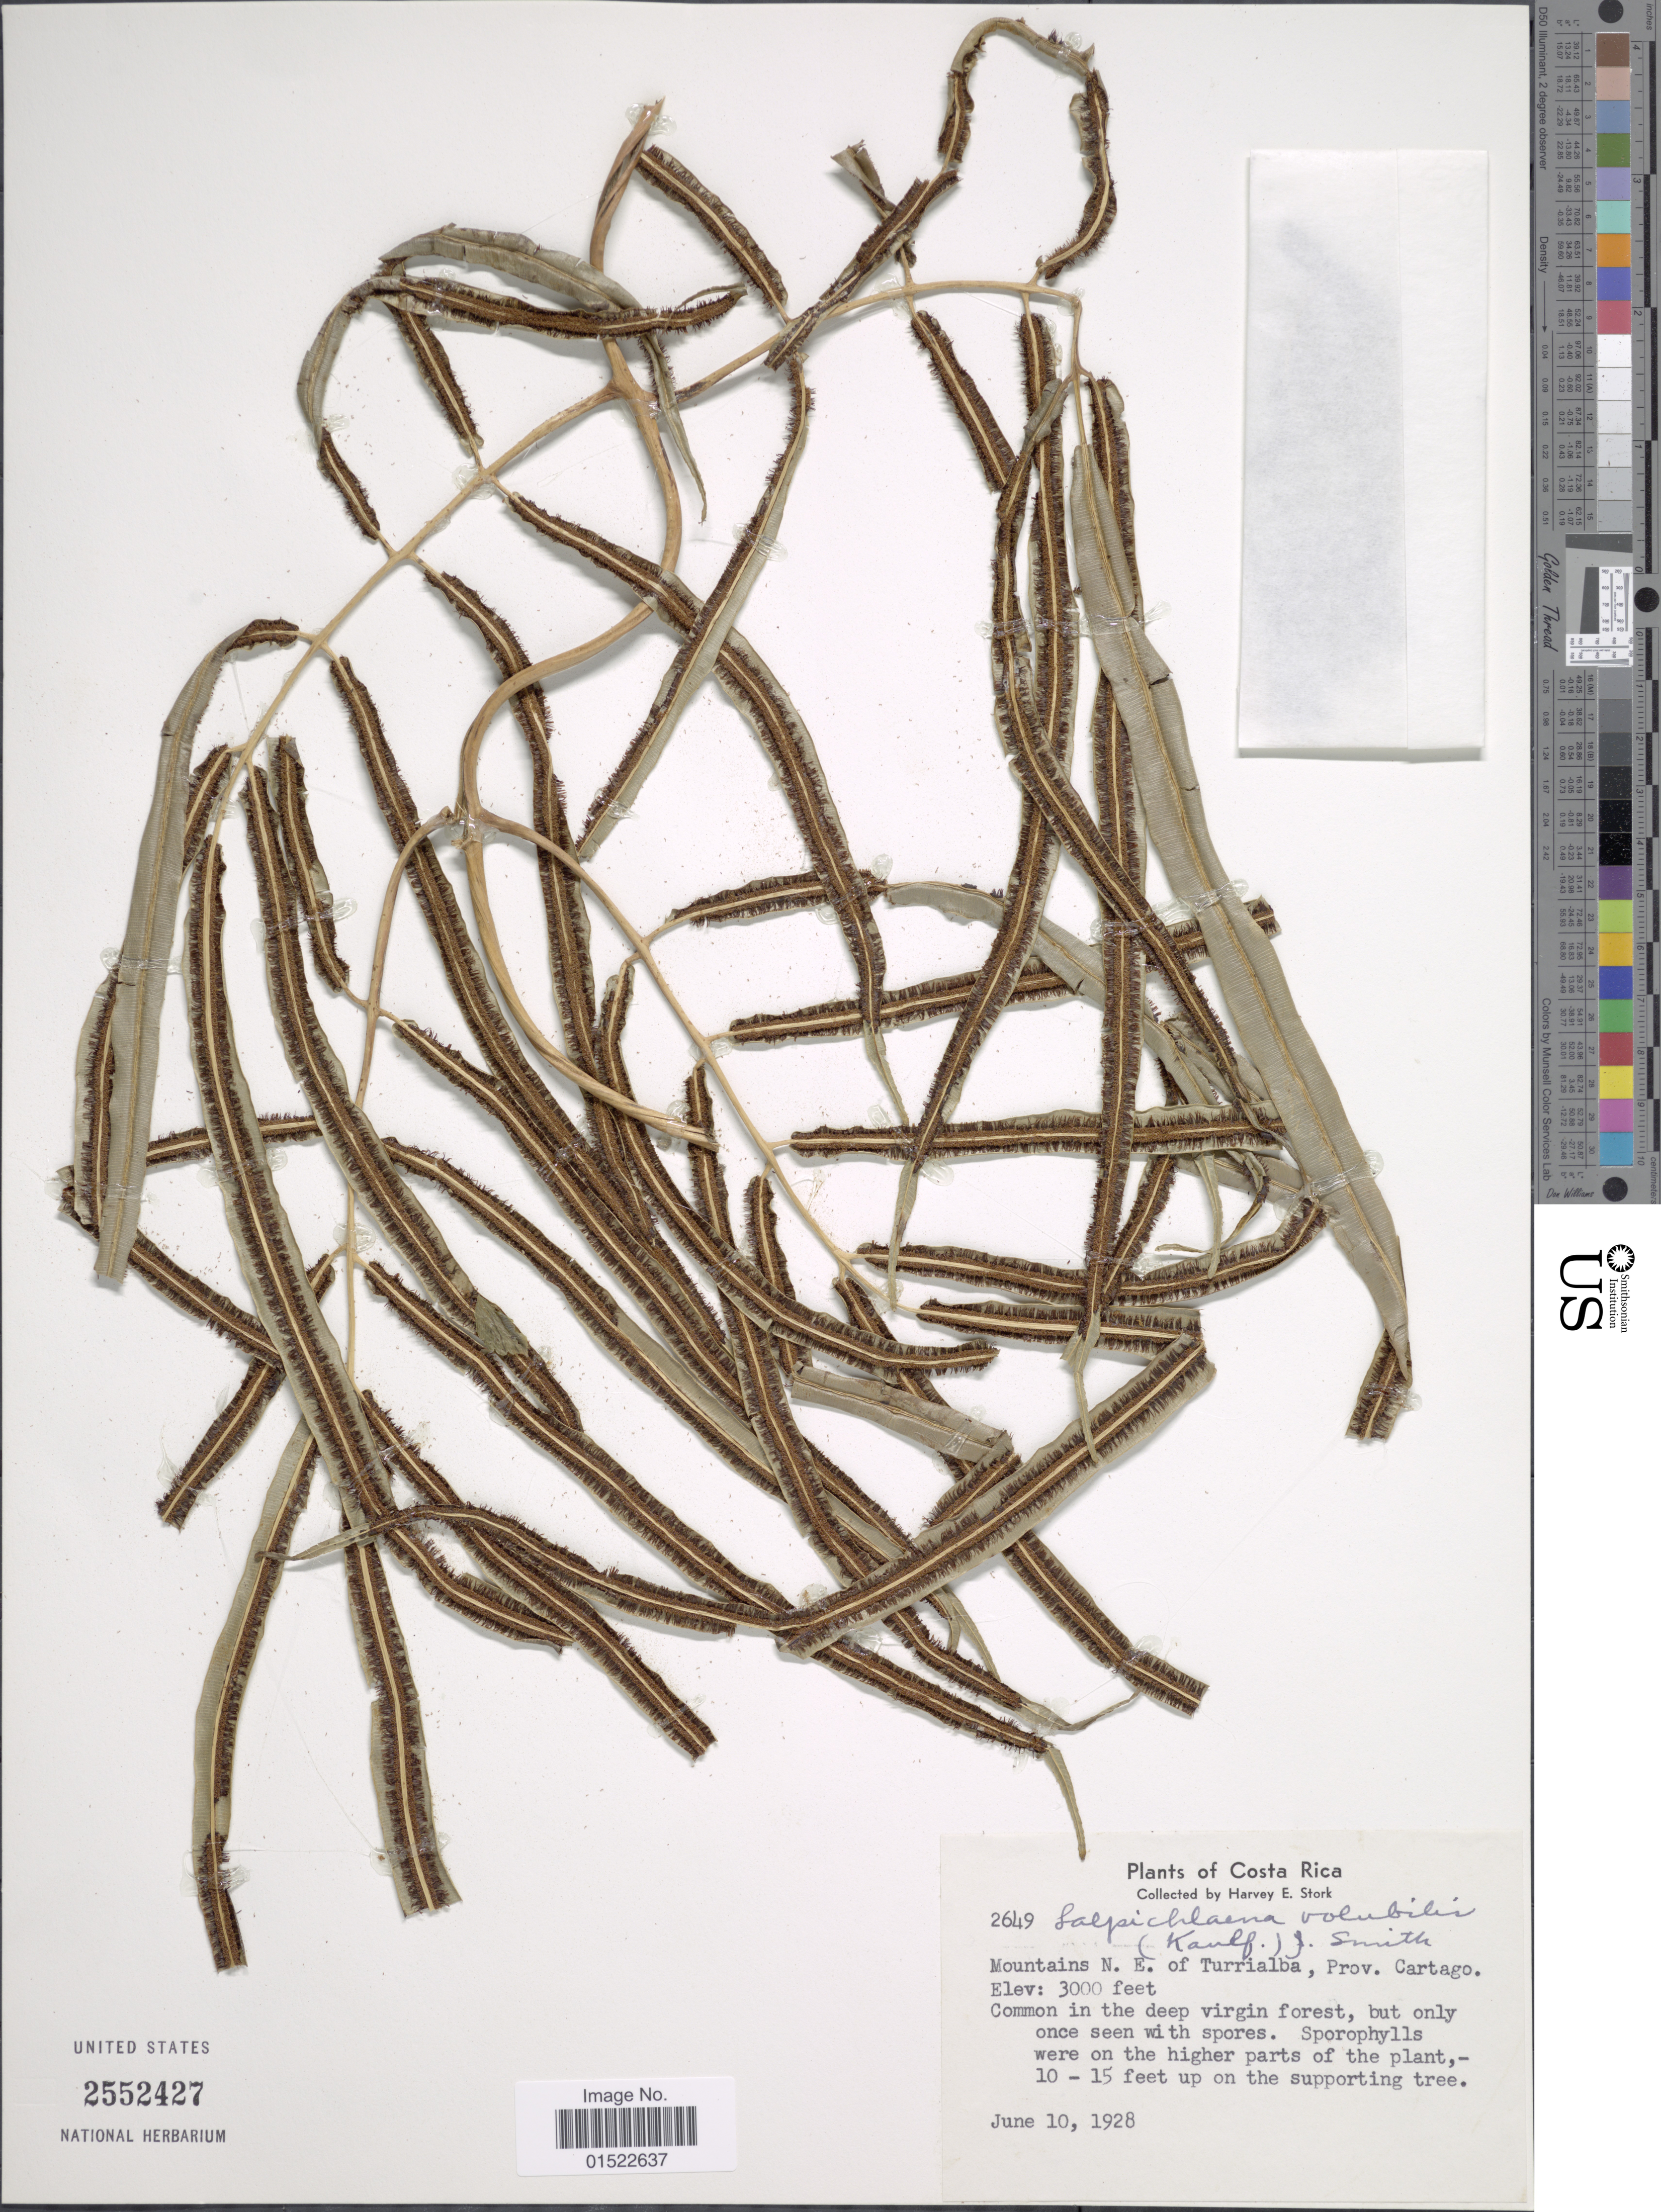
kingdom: Plantae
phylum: Tracheophyta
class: Polypodiopsida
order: Polypodiales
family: Blechnaceae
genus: Salpichlaena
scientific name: Salpichlaena volubilis subsp. volubilis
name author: (Kaulf.) J. Sm.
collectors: H. E. Stork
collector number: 2649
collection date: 1928-06-10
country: Costa Rica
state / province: Cartago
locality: Mountains N.E. of Turrialba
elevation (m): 914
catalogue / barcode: US 2552427